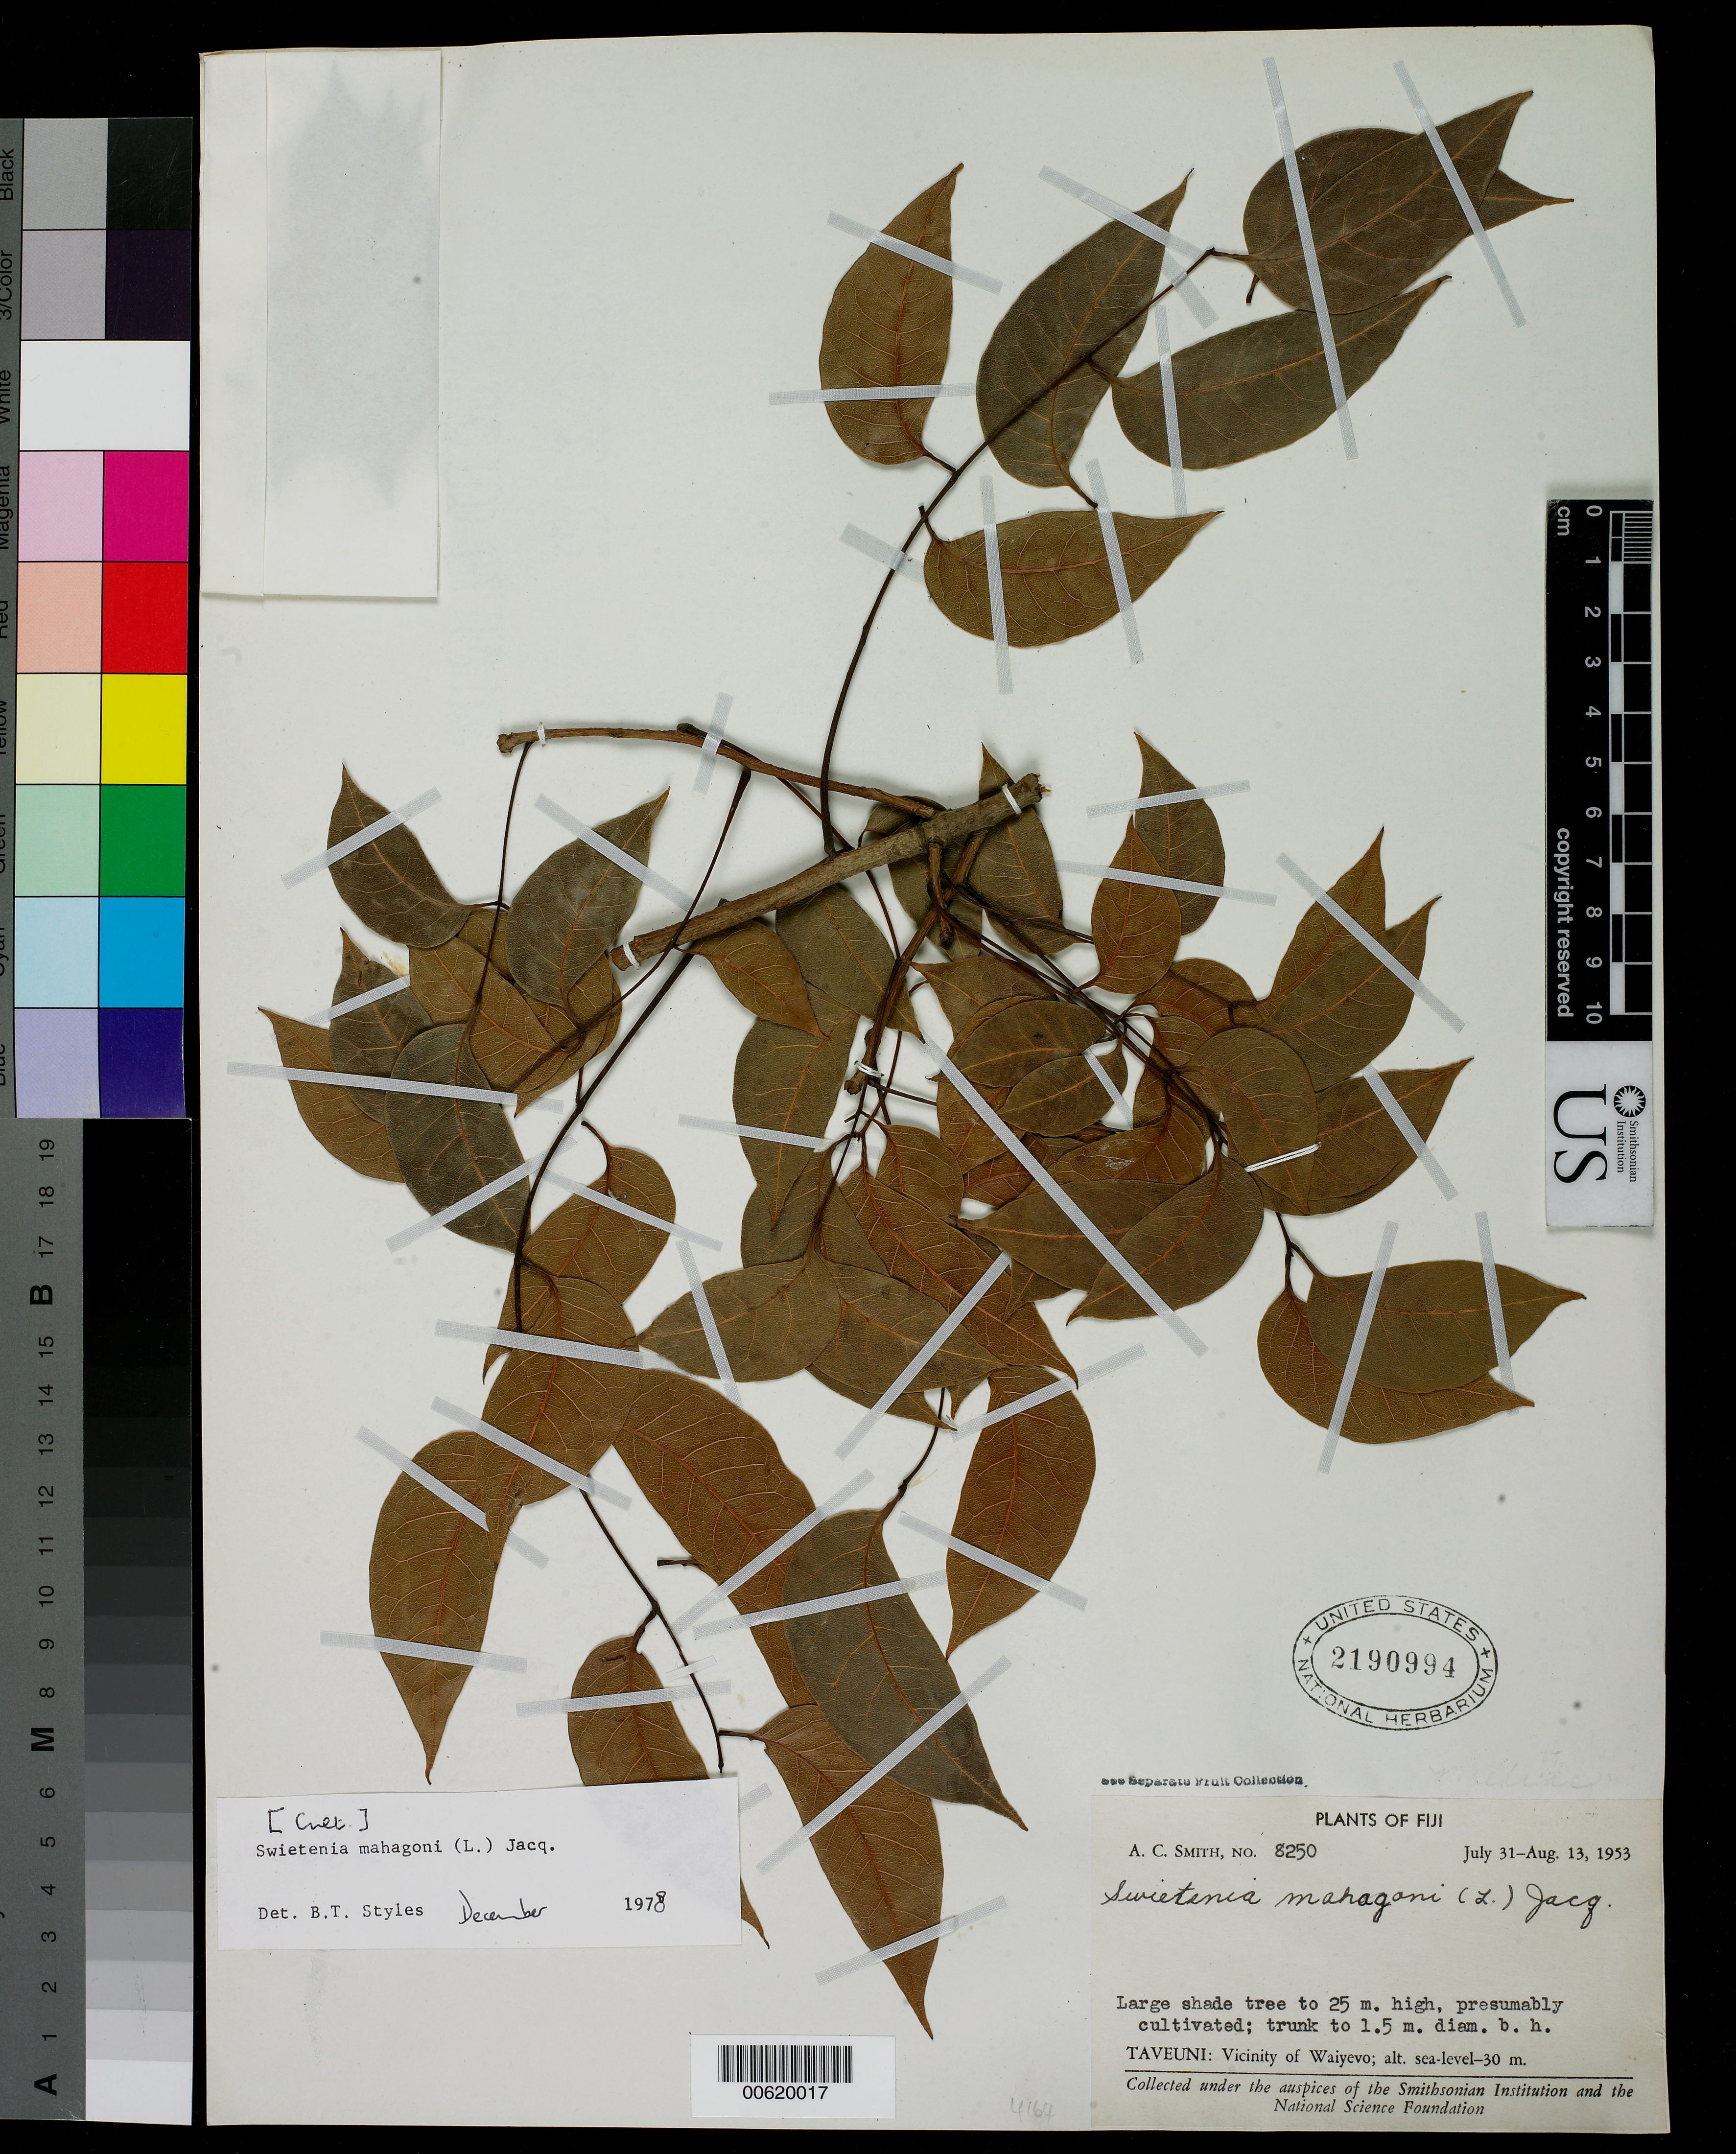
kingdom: Plantae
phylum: Tracheophyta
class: Magnoliopsida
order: Sapindales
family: Meliaceae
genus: Swietenia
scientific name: Swietenia mahagoni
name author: (L.) Jacq.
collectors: A. C. Smith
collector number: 8250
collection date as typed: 31 Jul 1953 to 13 Aug 1953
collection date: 1953-07-31/1953-08-13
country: Fiji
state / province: Northern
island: Taveuni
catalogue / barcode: US 2190994